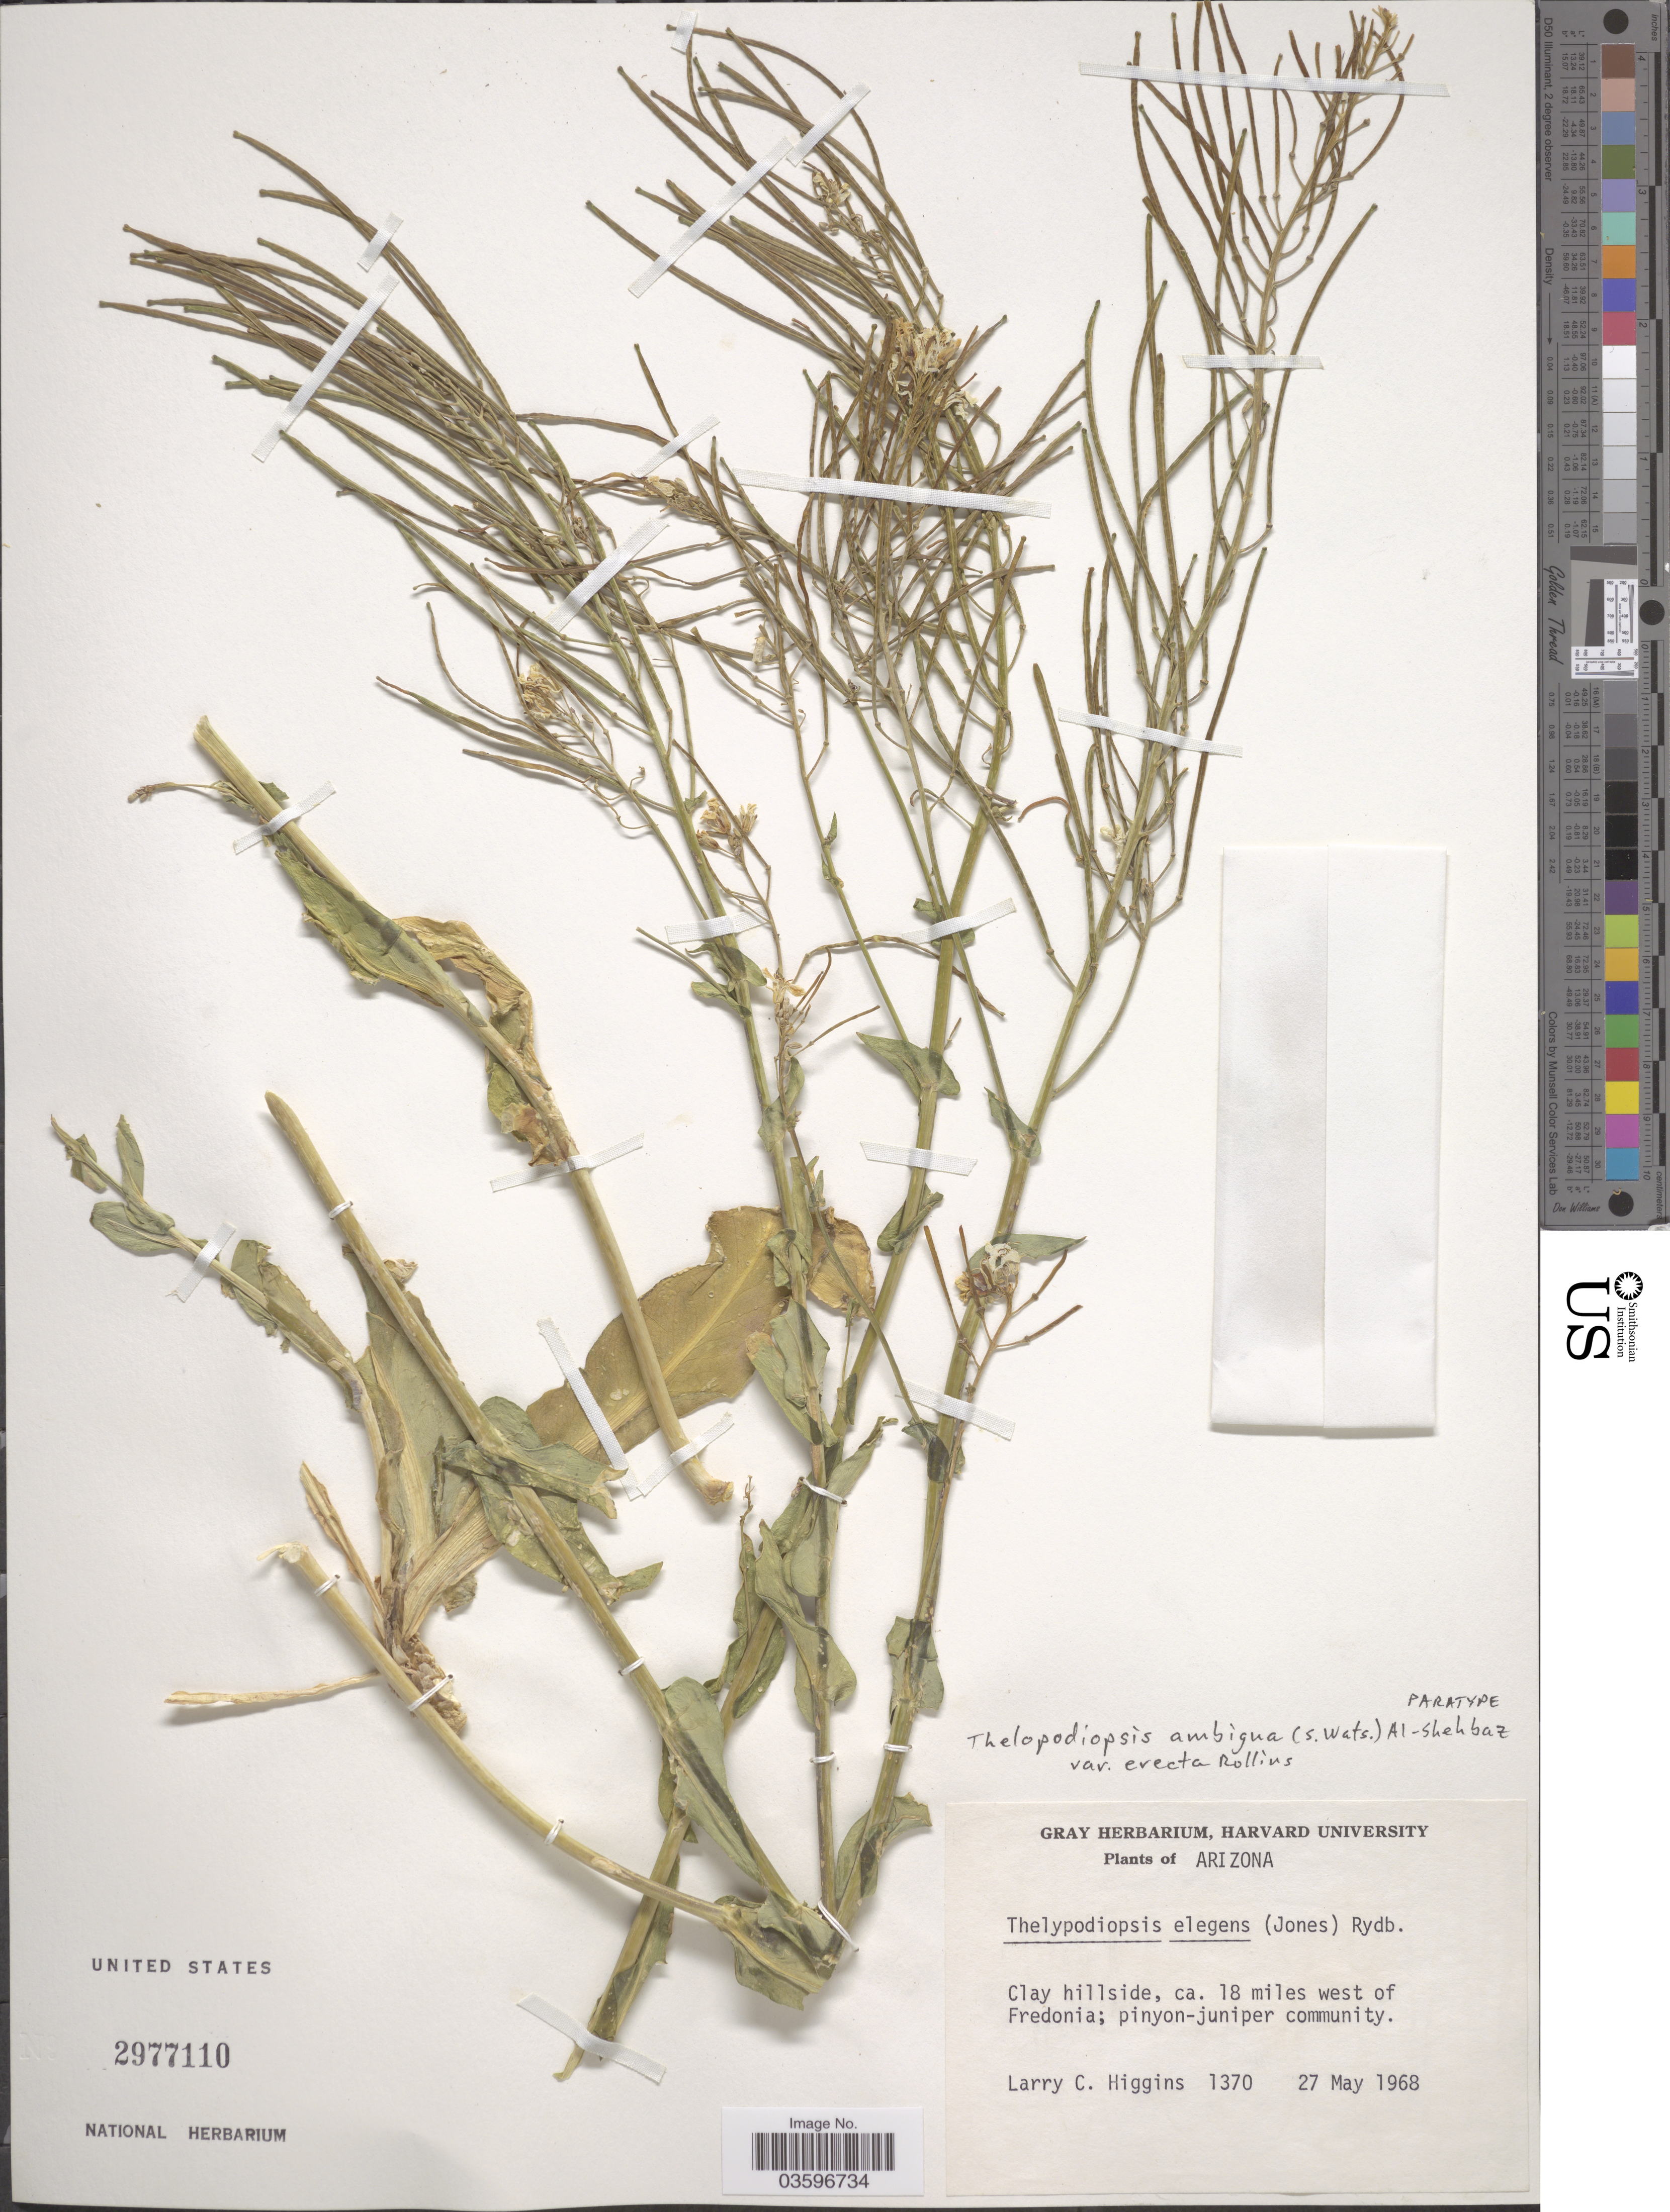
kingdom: Plantae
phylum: Tracheophyta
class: Magnoliopsida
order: Brassicales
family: Brassicaceae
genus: Thelypodiopsis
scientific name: Thelypodiopsis ambigua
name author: (S. Watson) Al-Shehbaz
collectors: L. Higgins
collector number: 1370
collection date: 1968-05-27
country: United States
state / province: Arizona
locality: Ca. 18 miles west of Fredonia.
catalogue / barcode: US 2977110